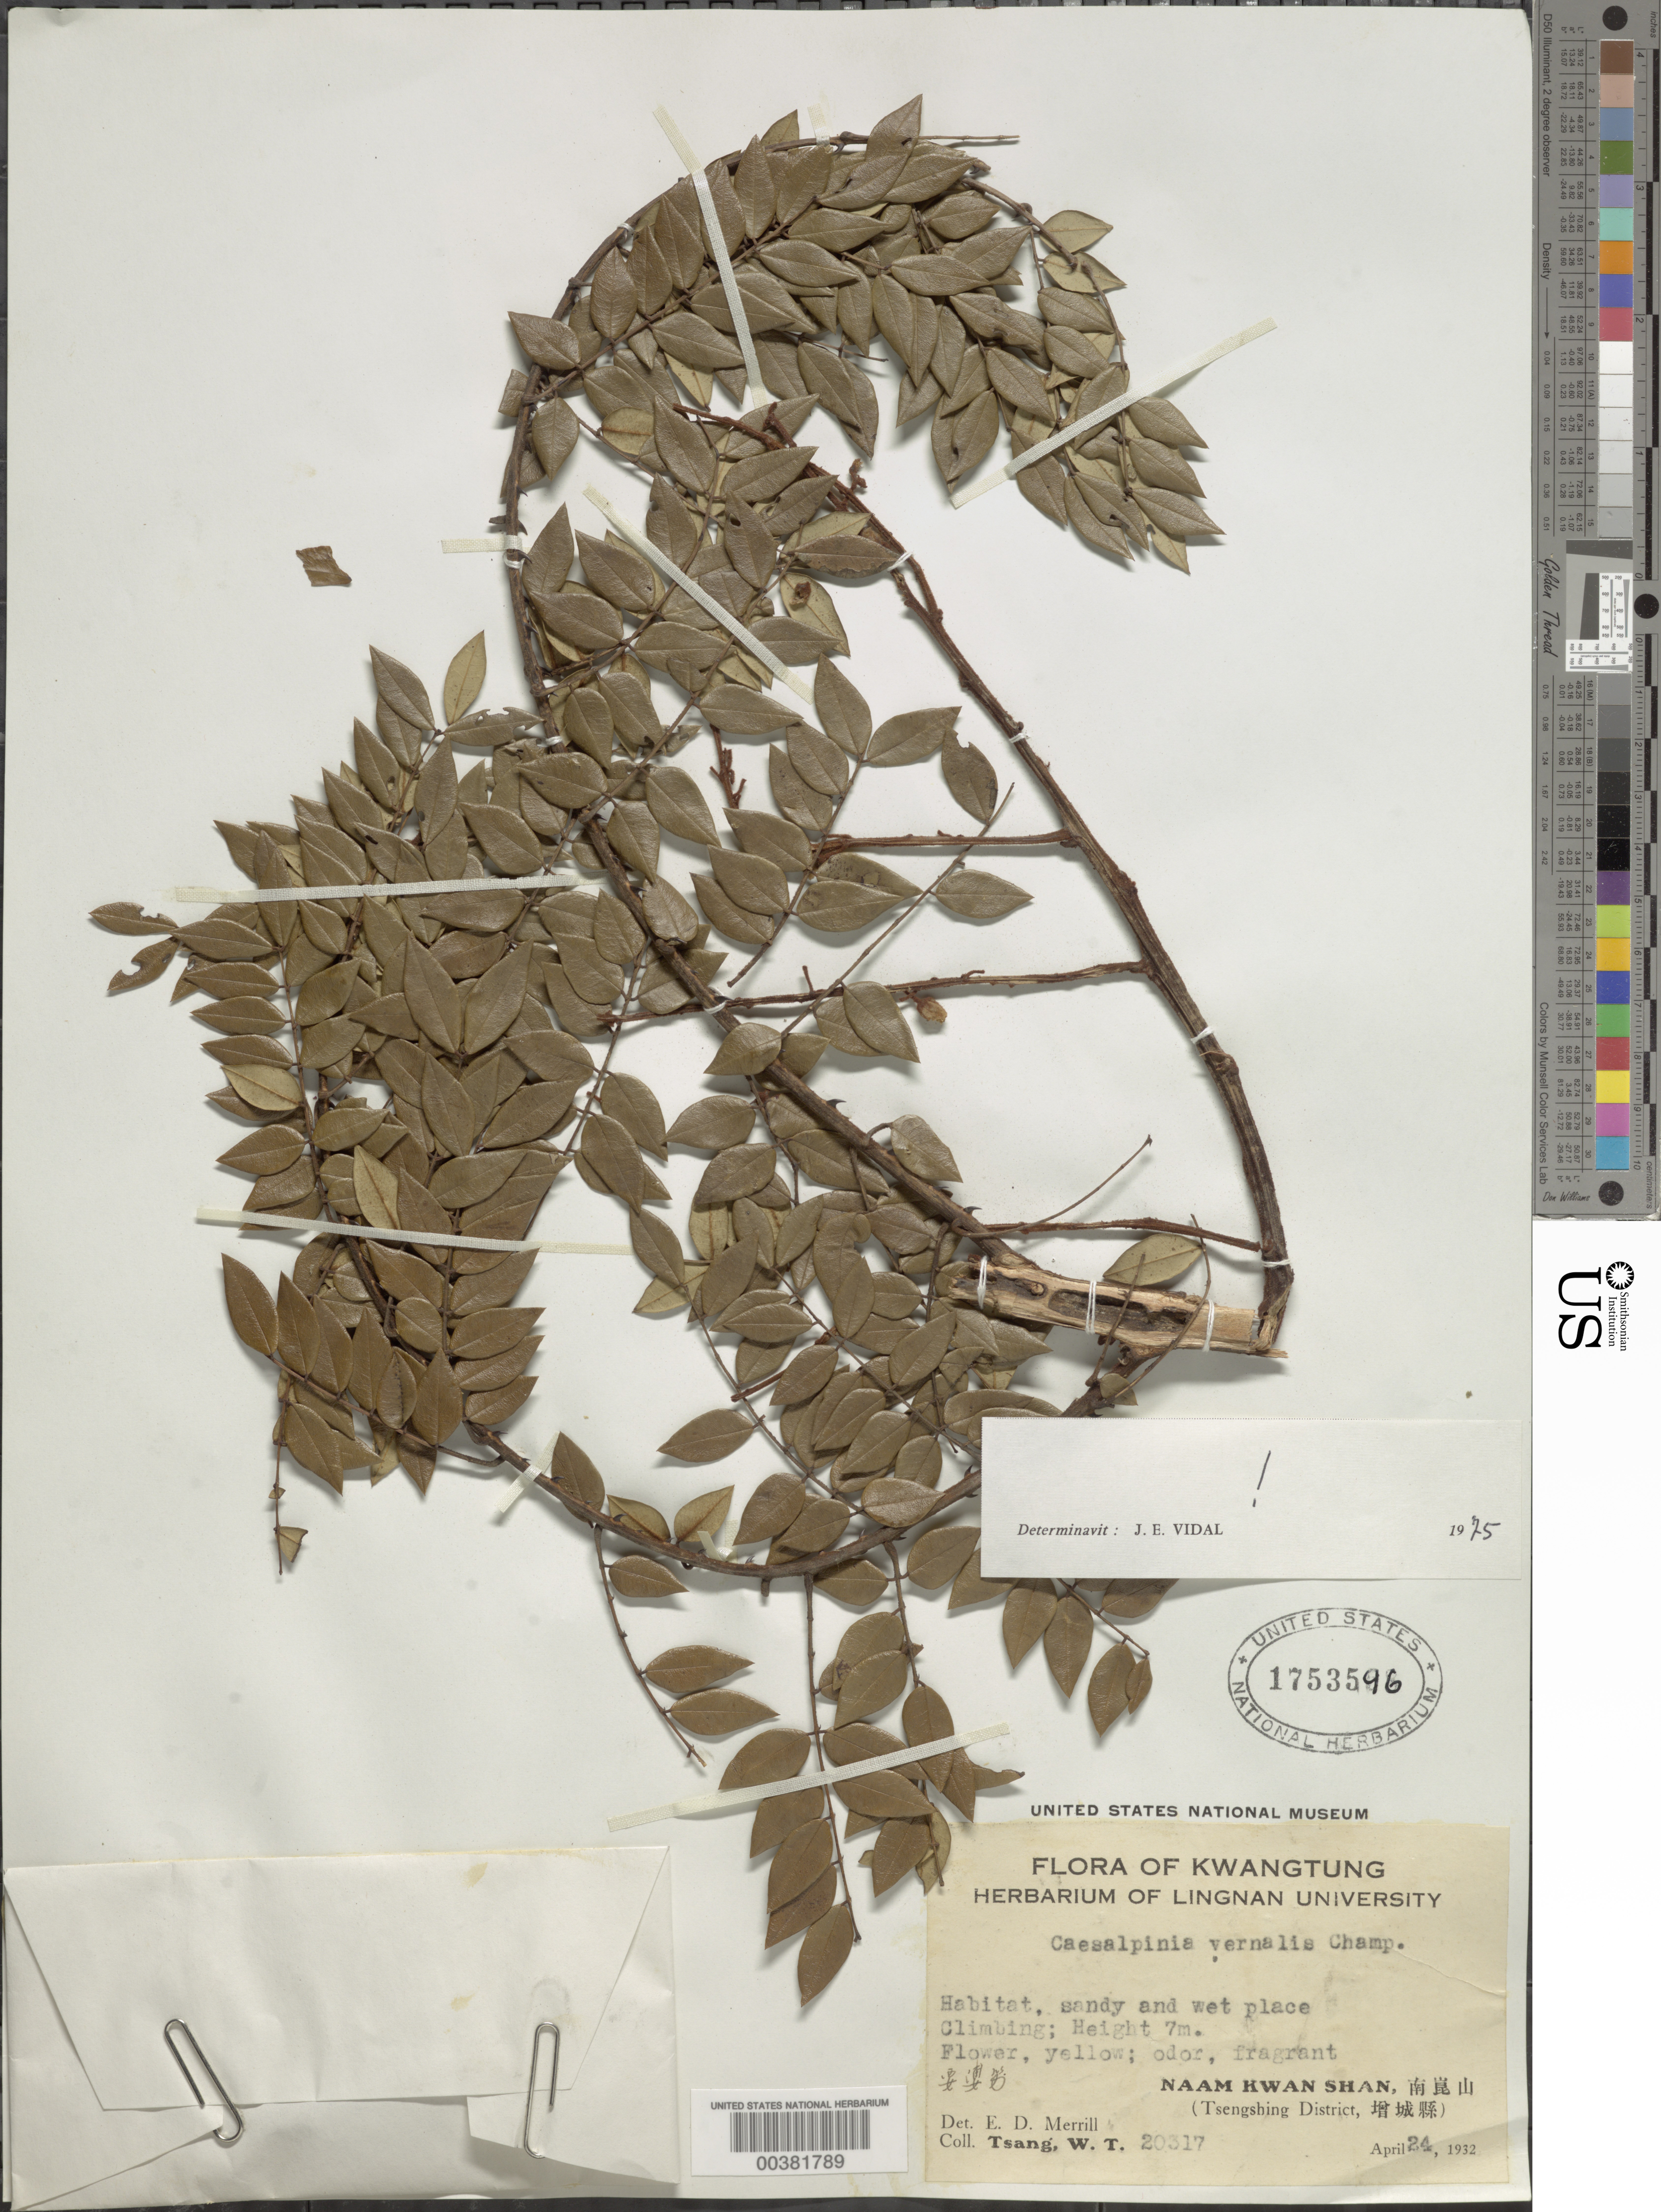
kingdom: Plantae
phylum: Tracheophyta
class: Magnoliopsida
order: Fabales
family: Fabaceae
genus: Ticanto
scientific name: Ticanto vernalis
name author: (Champion ex Benth.) R. Clark & Gagnon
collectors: W. T. Tsang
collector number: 20317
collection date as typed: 24 Apr 1932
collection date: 1932-04-24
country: China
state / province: Guangdong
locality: Naam kwan shan; tsengshing dist.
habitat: Sandy and wet place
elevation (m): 300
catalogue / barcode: US 1753596